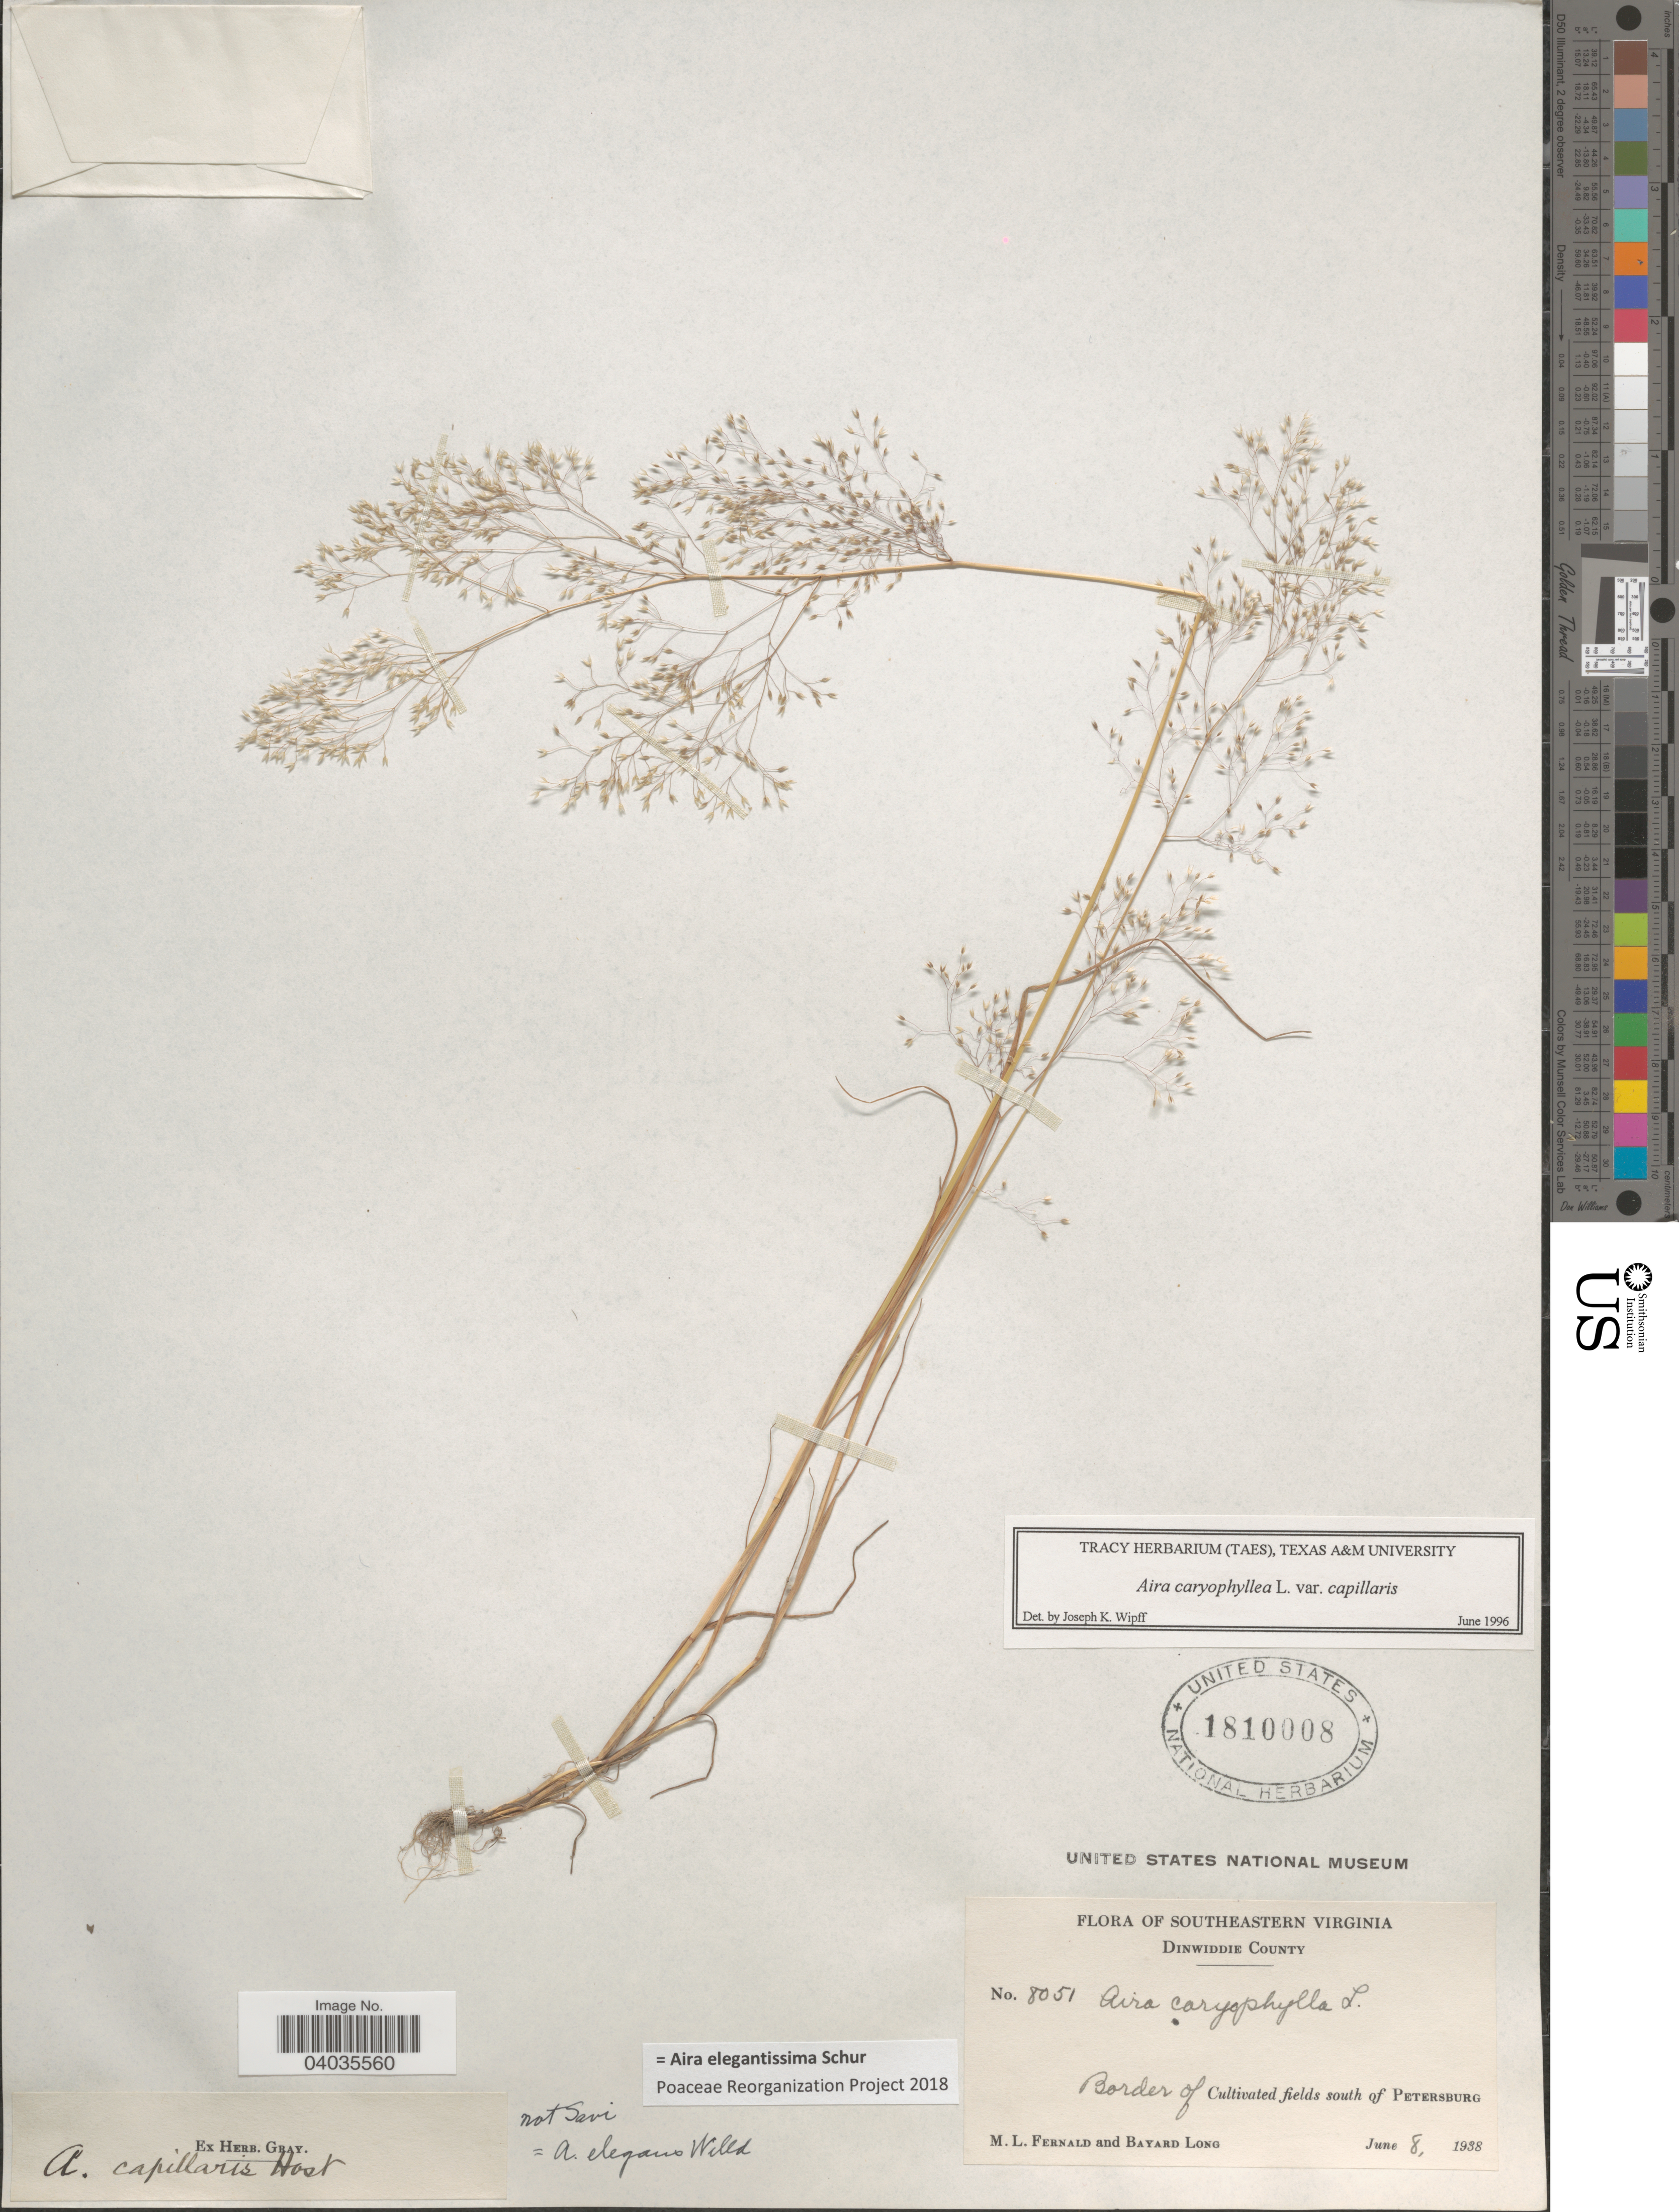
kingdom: Plantae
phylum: Tracheophyta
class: Liliopsida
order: Poales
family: Poaceae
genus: Aira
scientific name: Aira elegantissima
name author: Schur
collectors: M. L. Fernald & B. Long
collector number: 8051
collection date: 1938-06-08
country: United States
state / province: Virginia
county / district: Dinwiddie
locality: Southeastern Virginia. Dinwiddie County. Border of Cultivated fields south of Petersburg.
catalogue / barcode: US 1810008